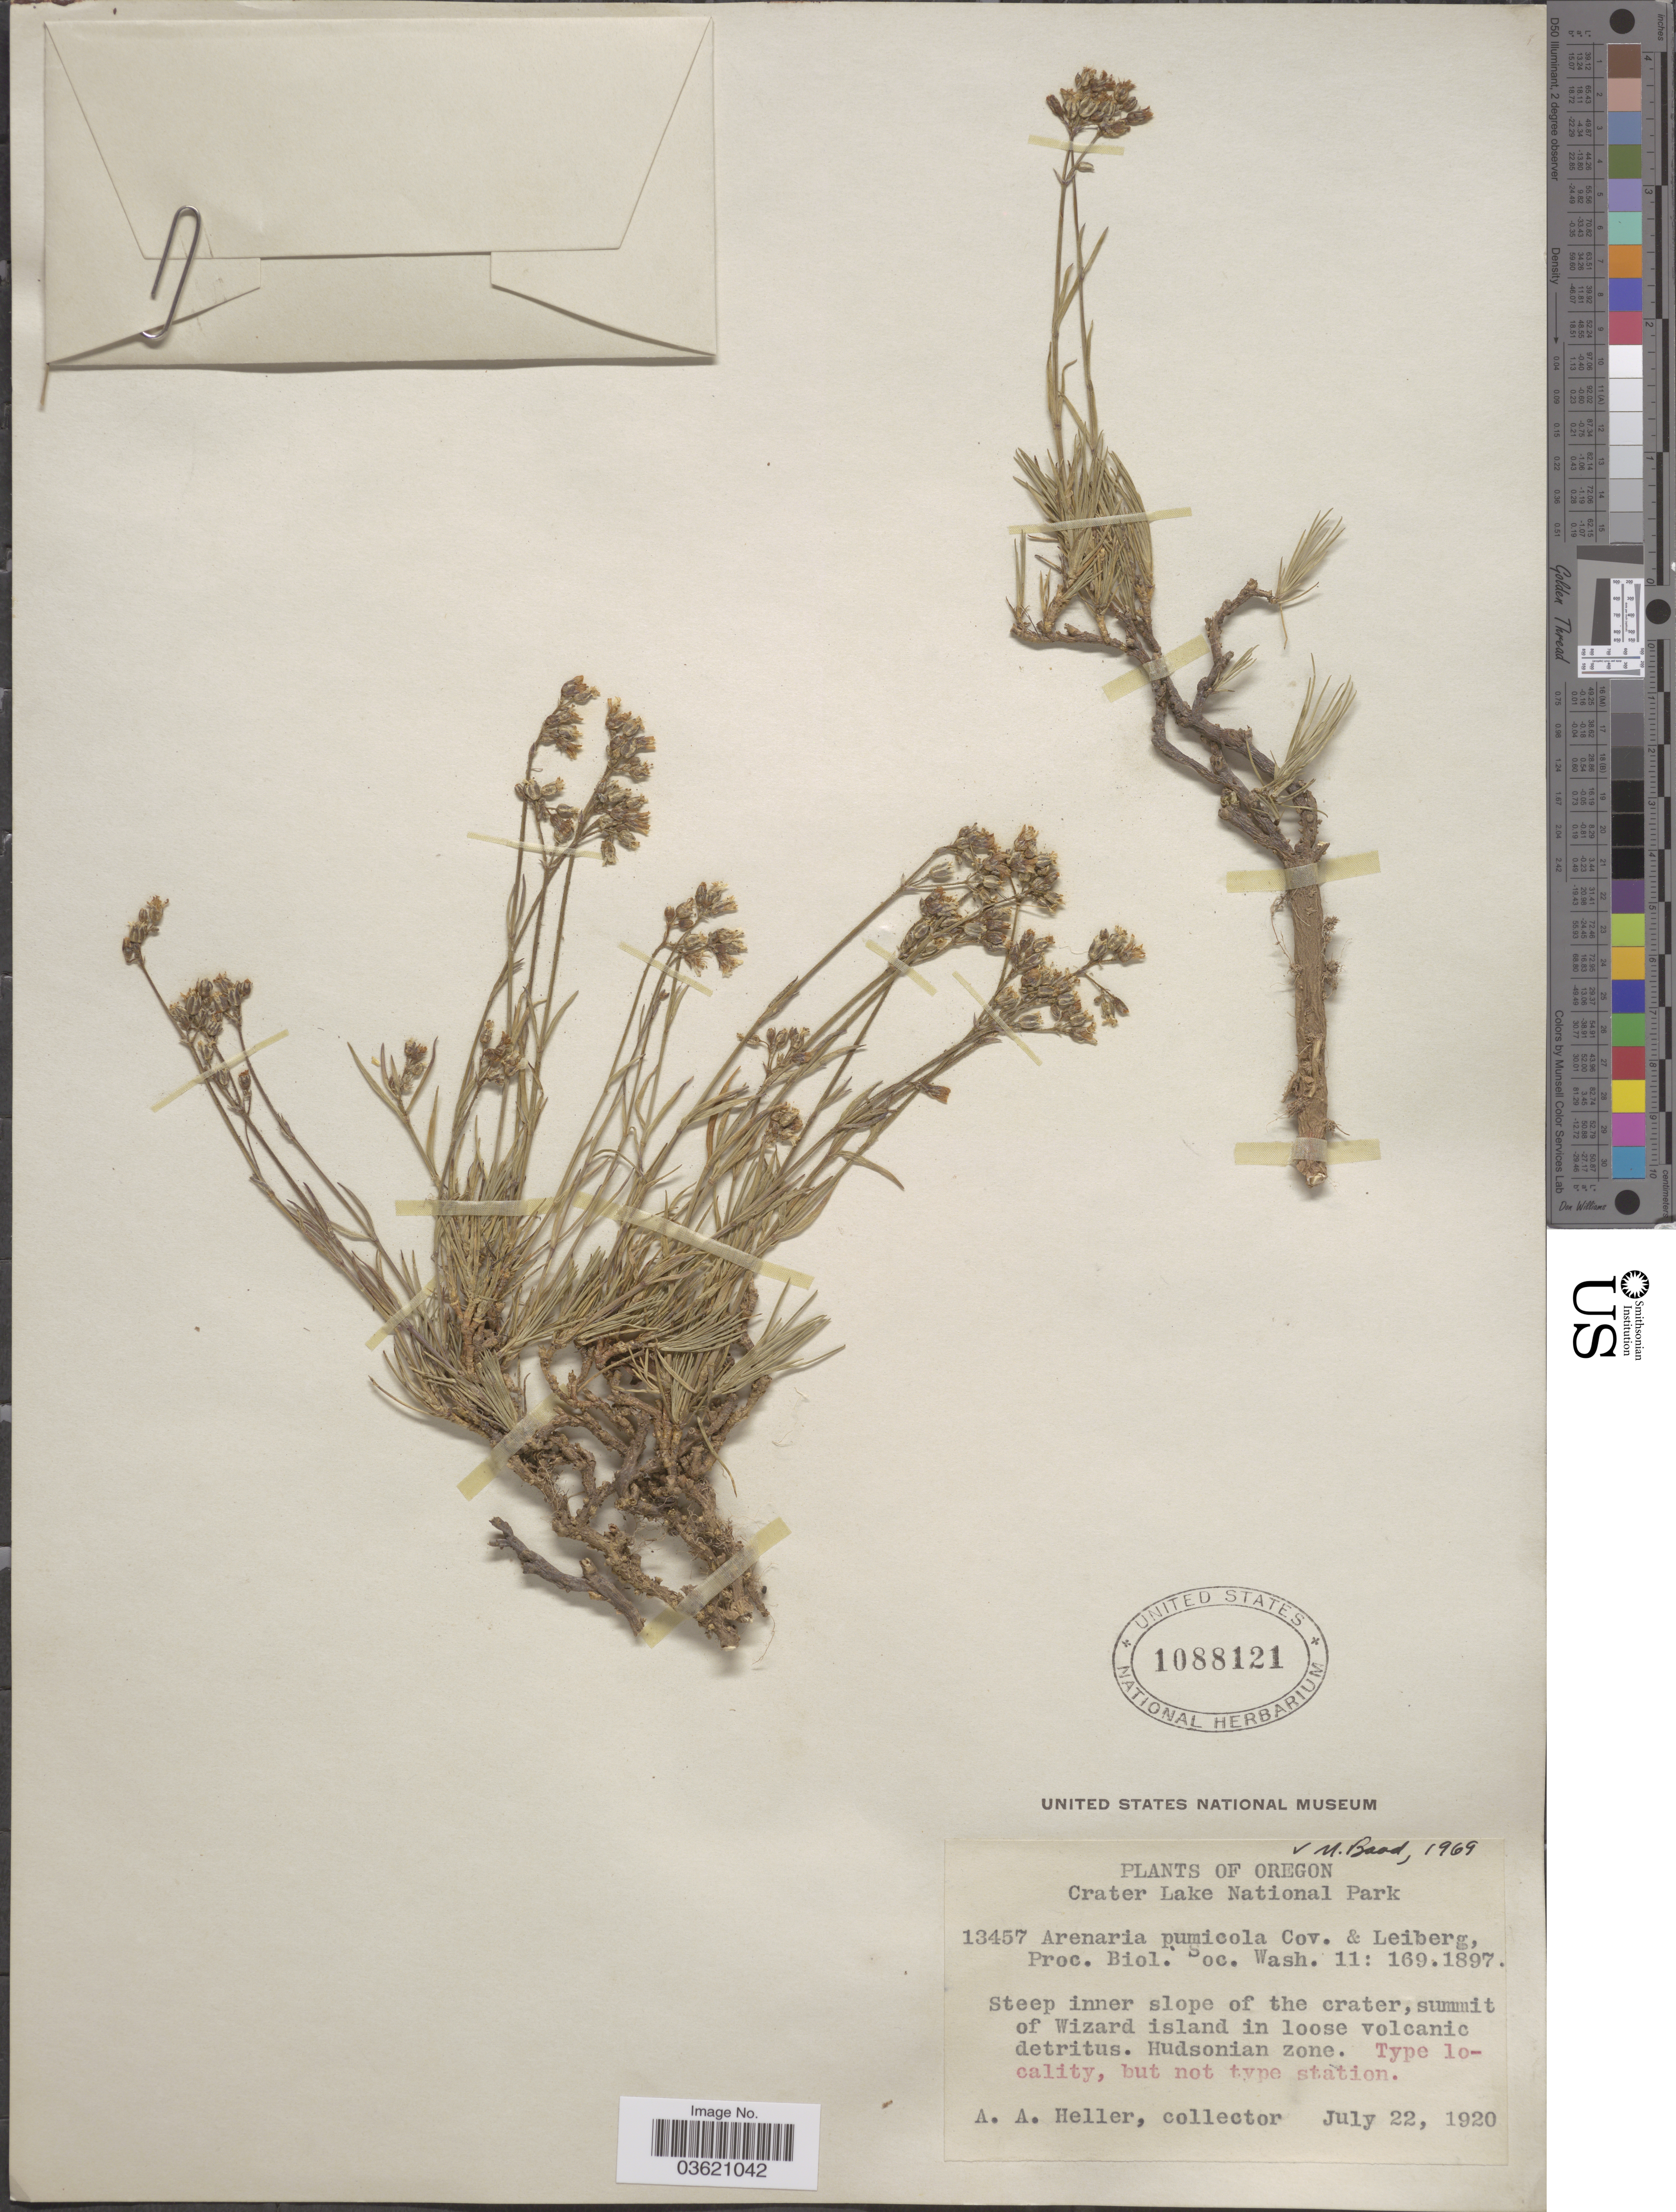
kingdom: Plantae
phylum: Tracheophyta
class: Magnoliopsida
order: Caryophyllales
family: Caryophyllaceae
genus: Eremogone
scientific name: Eremogone pumicola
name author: (Coville & Leiberg) Ikonn.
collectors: A. A. Heller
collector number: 13457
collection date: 1920-07-22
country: United States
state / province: Oregon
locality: Crater Lake National Park. Steep inner slope of the crater, summit of Wizard island. Hudsonian Zone.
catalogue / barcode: US 1088121